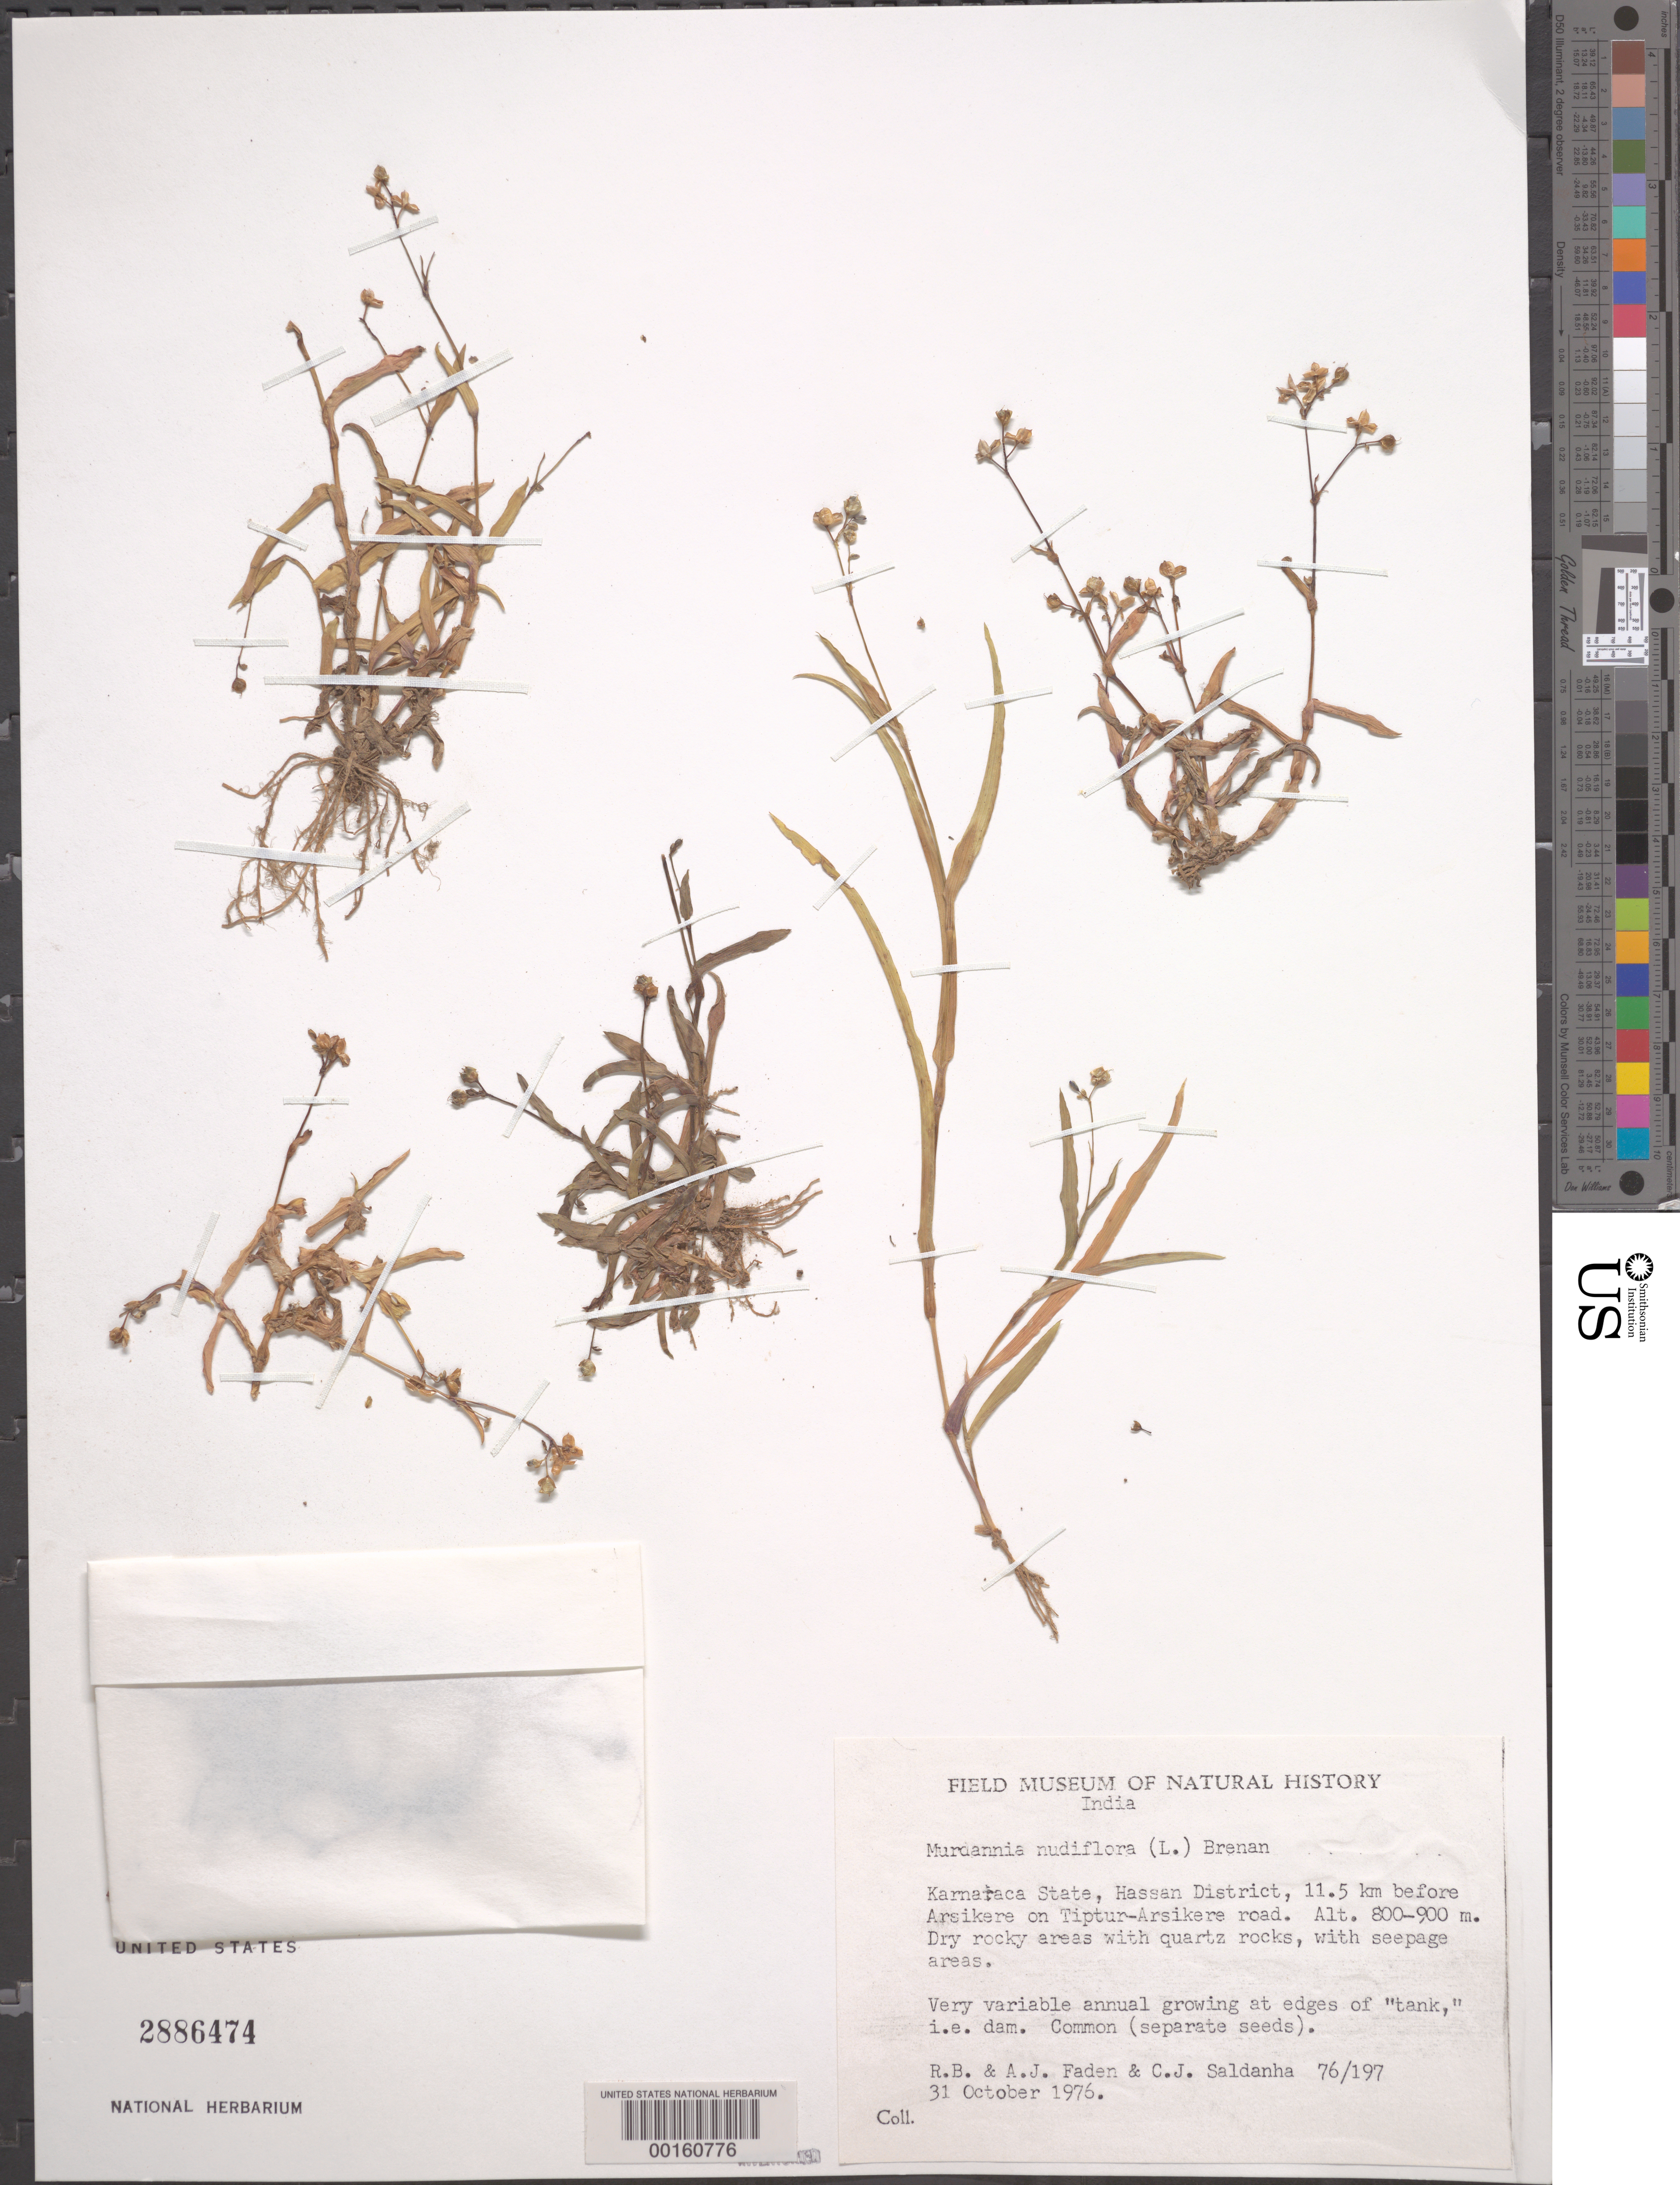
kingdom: Plantae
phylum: Tracheophyta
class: Liliopsida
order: Commelinales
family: Commelinaceae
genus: Murdannia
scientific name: Murdannia nudiflora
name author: (L.) Brenan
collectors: R. B. Faden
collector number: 76/197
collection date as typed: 31 Oct 1976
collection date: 1976-10-31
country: India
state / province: Karnataka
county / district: Hassan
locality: Arsikere, mysore state [mysore state = karnataka.]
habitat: Dry, rocky areas with seepage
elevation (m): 800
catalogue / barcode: US 2886474